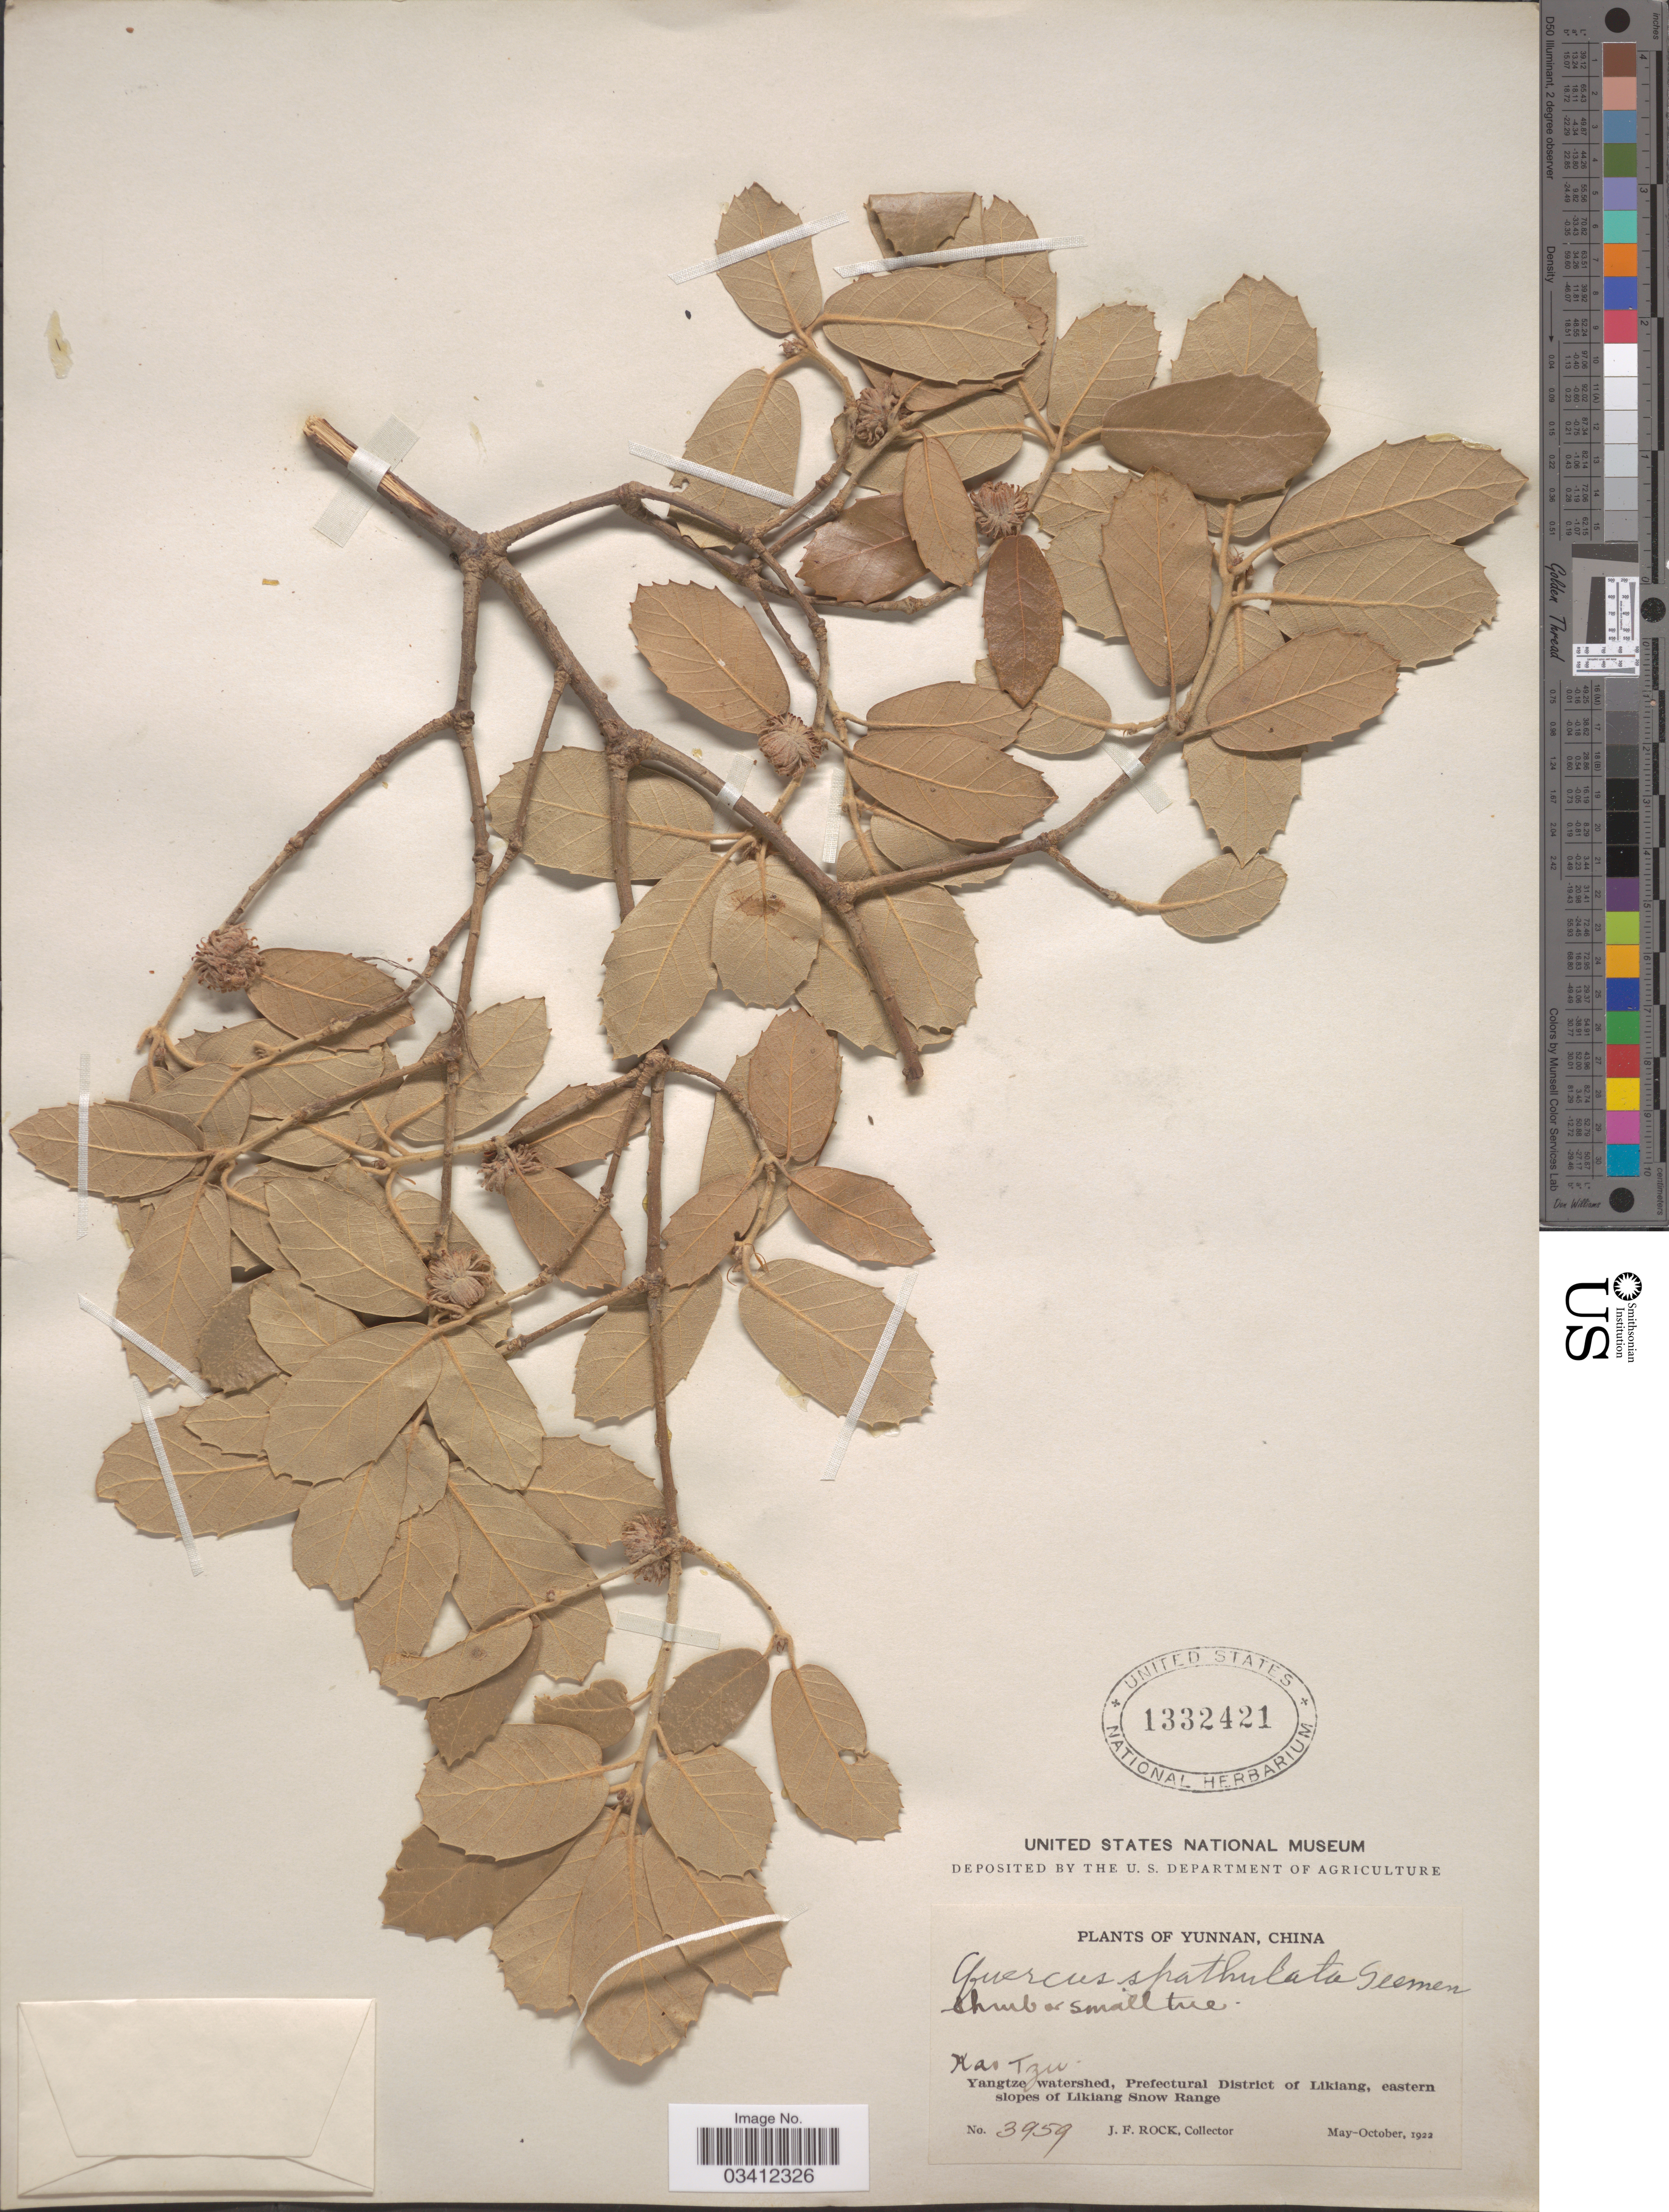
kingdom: Plantae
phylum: Tracheophyta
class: Magnoliopsida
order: Fagales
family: Fagaceae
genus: Quercus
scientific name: Quercus spathulata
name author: Seemen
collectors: J. Rock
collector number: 3959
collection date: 1922-05/1922-10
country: China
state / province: Yunnan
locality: Kas Tzu. Yangtze watershed, Prefectural District of Likiang, eastern slopes of Likiang Snow Range.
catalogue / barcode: US 1332421